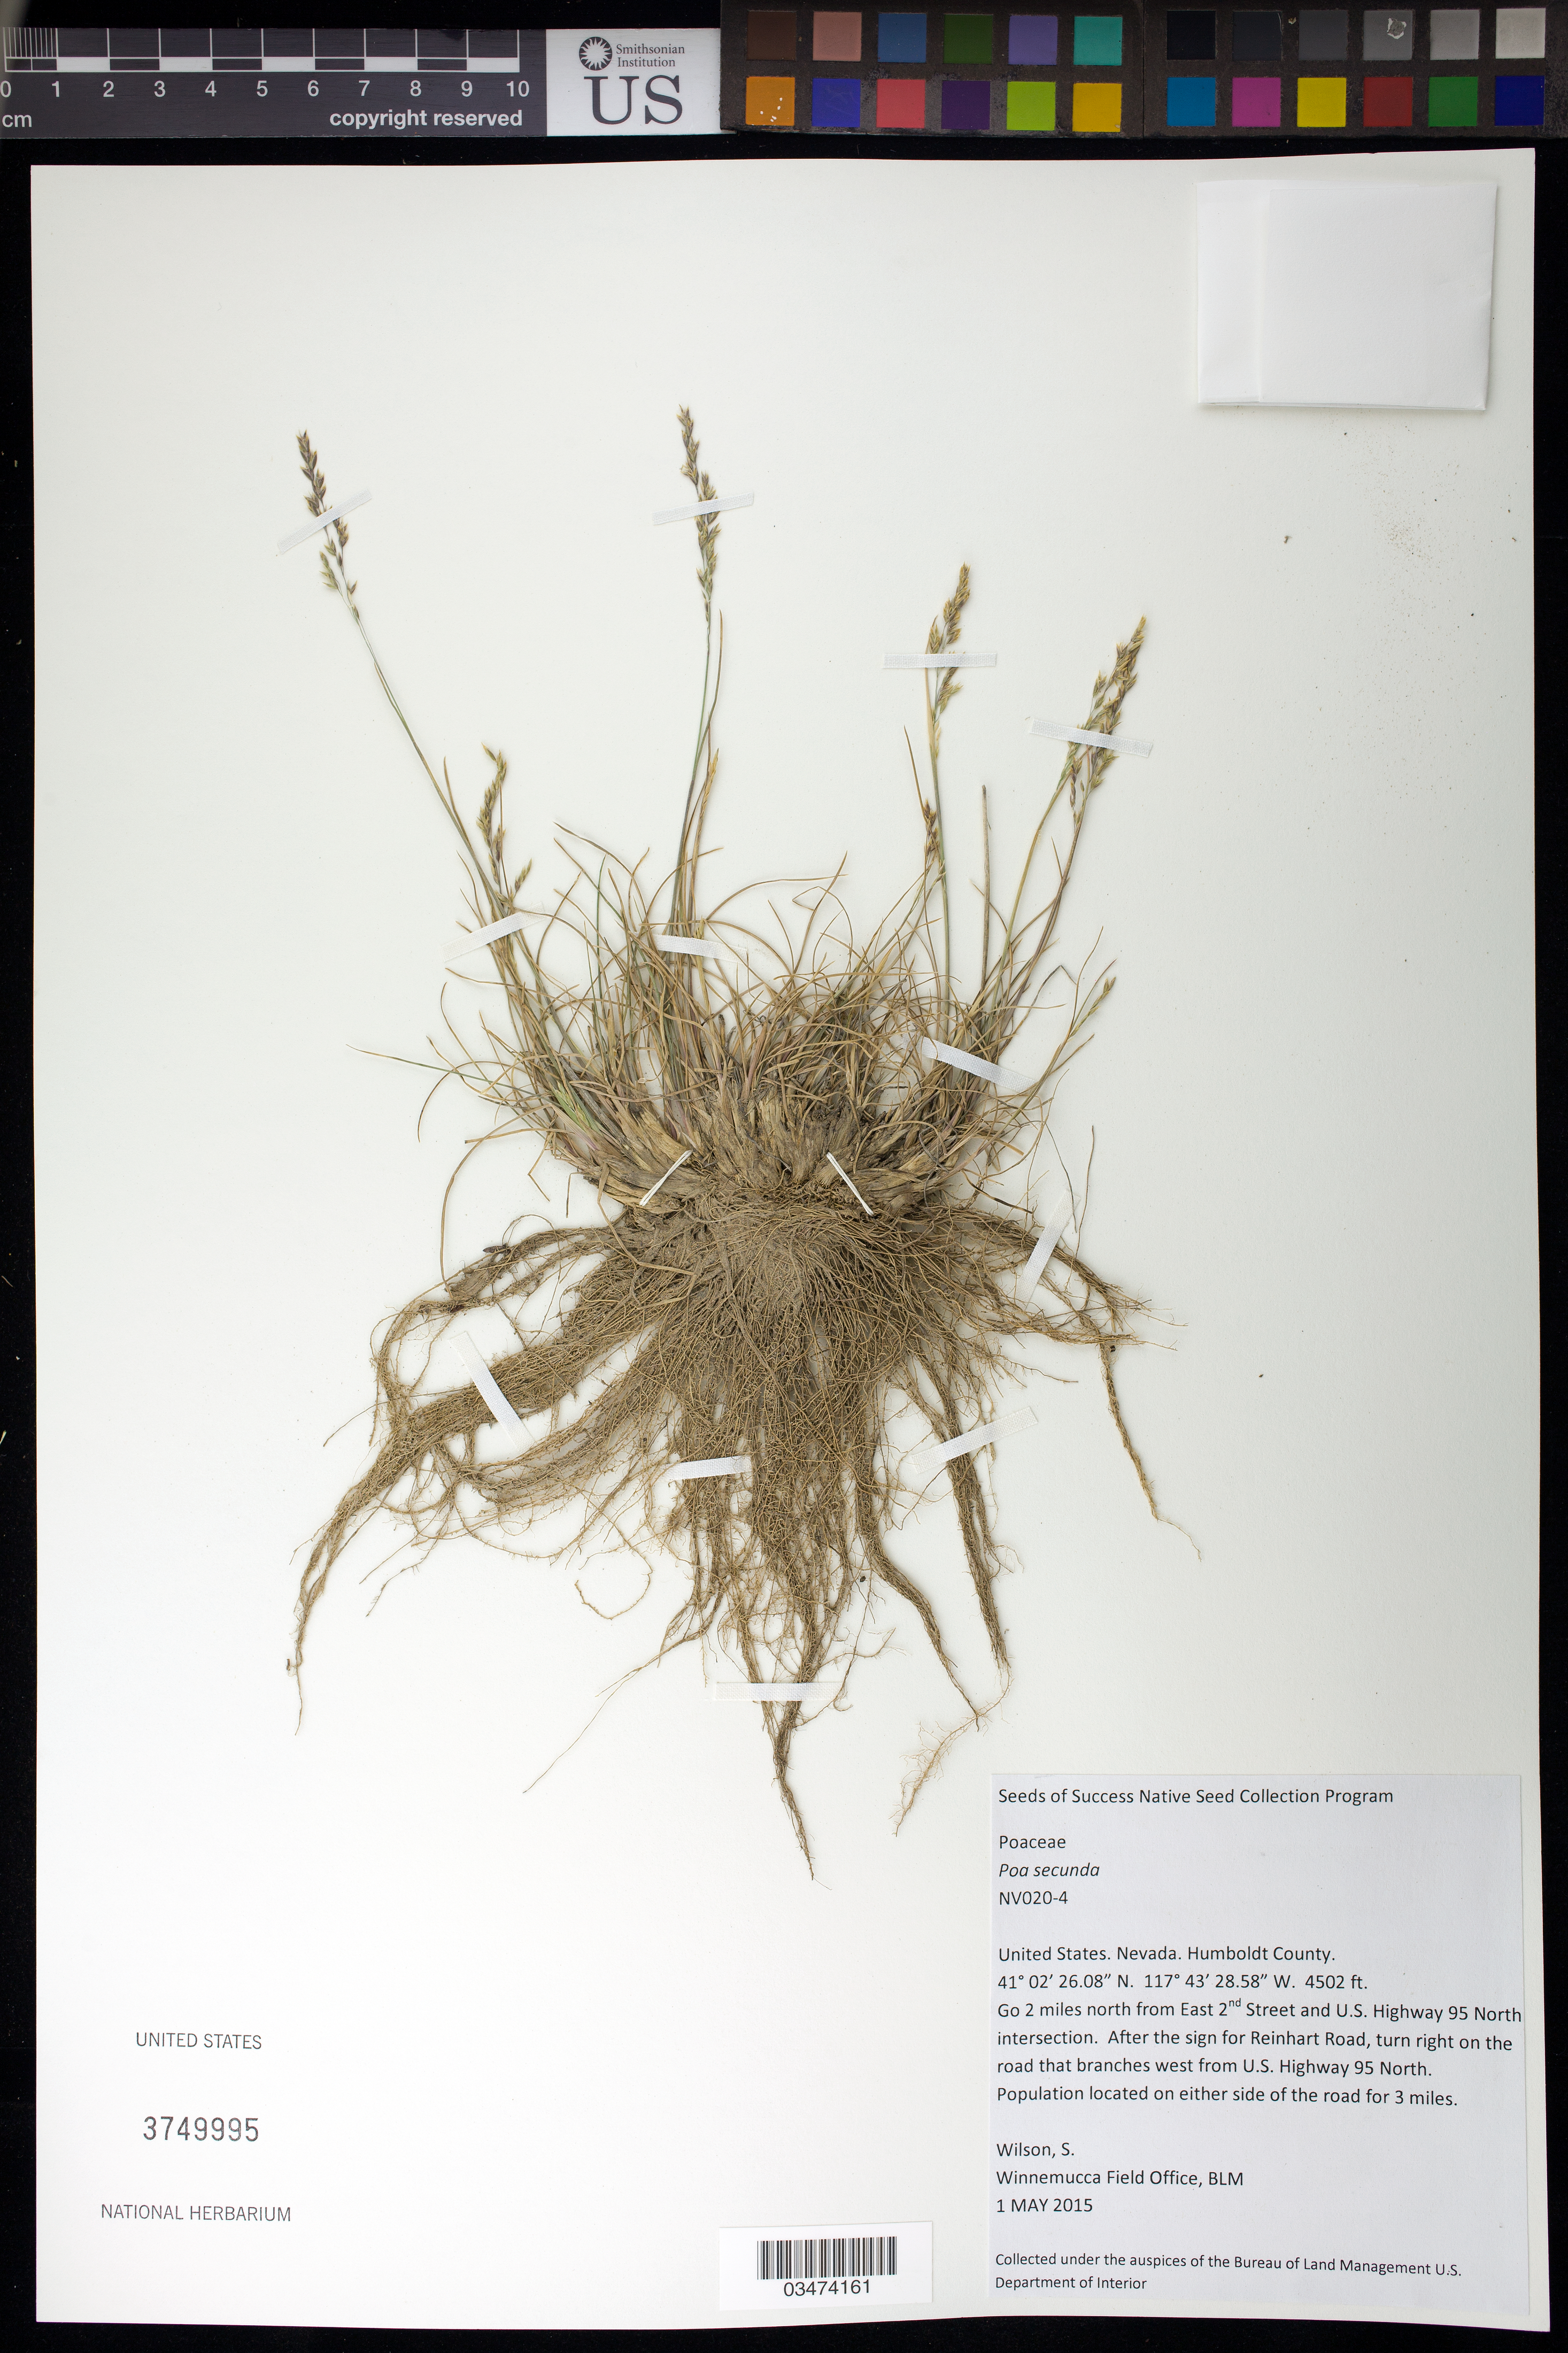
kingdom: Plantae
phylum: Tracheophyta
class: Liliopsida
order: Poales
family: Poaceae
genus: Poa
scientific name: Poa secunda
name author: J. Presl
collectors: S. Wilson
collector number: NV020-4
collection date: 2015-05-01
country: United States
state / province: Nevada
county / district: Humbolt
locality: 2 mi. N from East 2-nd Street and US Hwy 95 N intersection, after sign for Reinhart Rd.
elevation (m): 1372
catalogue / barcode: US 3749995